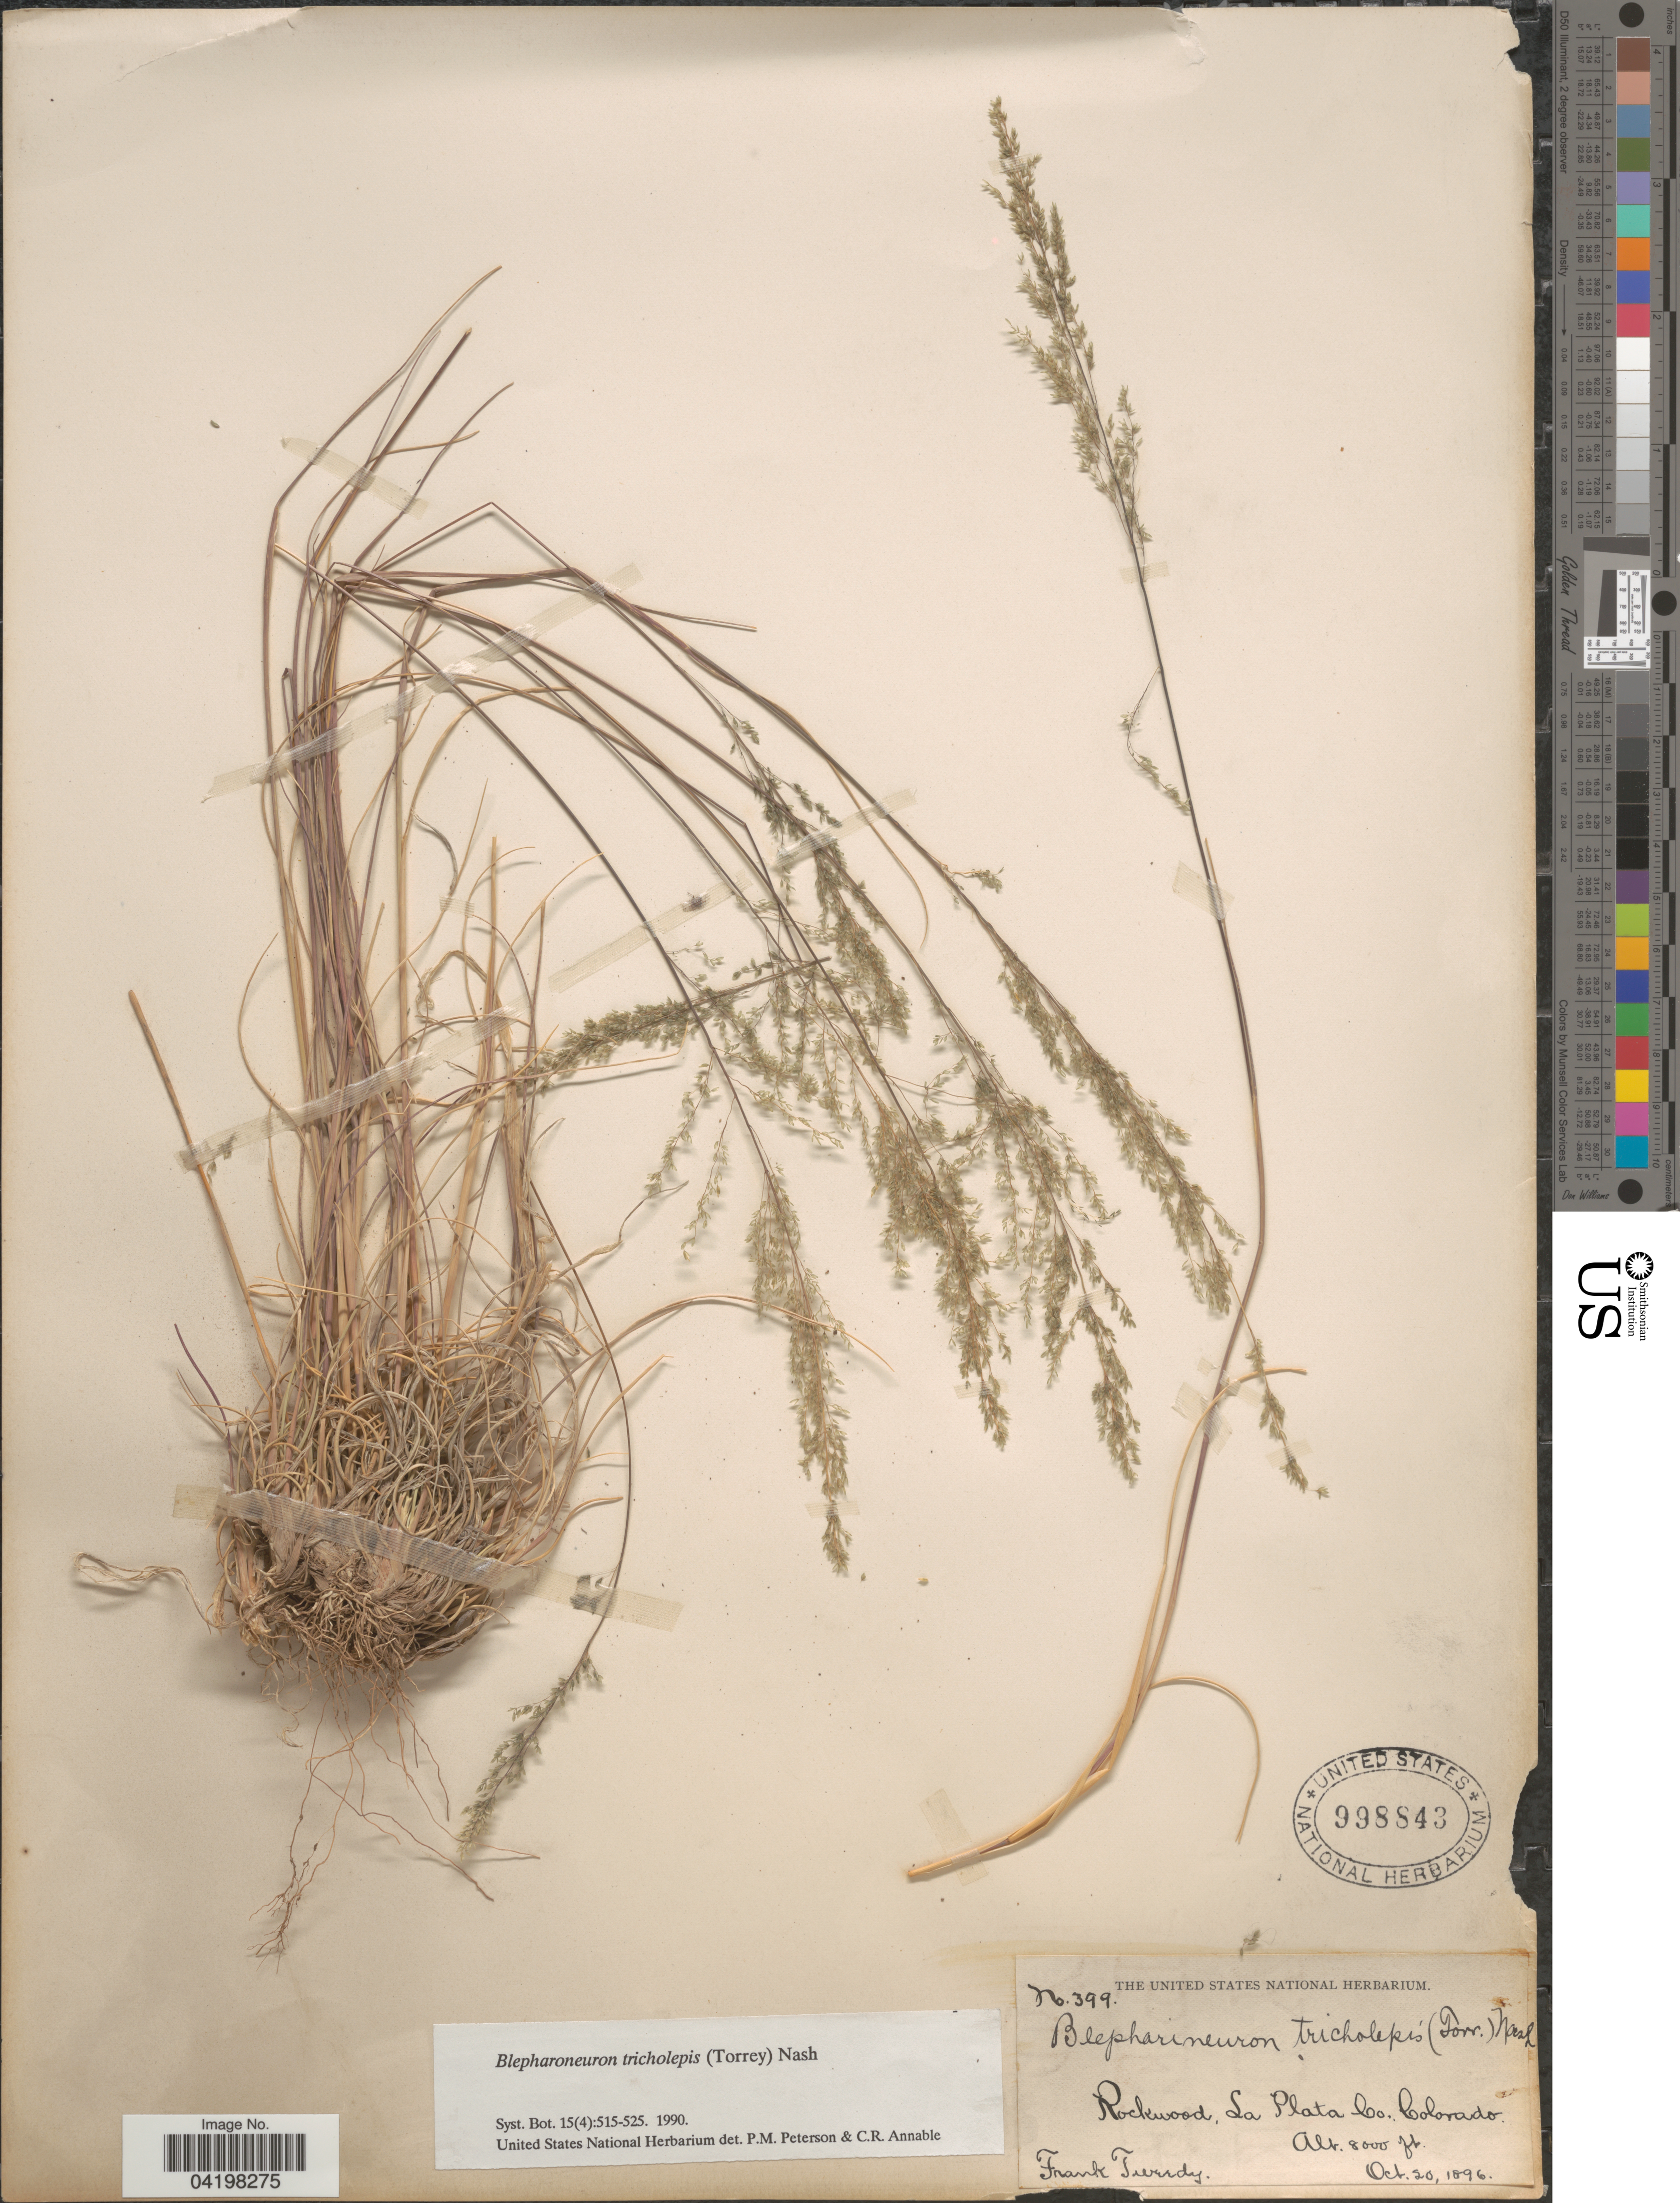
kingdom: Plantae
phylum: Tracheophyta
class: Liliopsida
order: Poales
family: Poaceae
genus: Muhlenbergia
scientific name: Muhlenbergia tricholepis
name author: (Torr.) Columbus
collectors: F. Tweedy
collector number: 399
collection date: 1896-10-20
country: United States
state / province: Colorado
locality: Rockwood, La Plata Co.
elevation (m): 2438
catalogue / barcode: US 998843